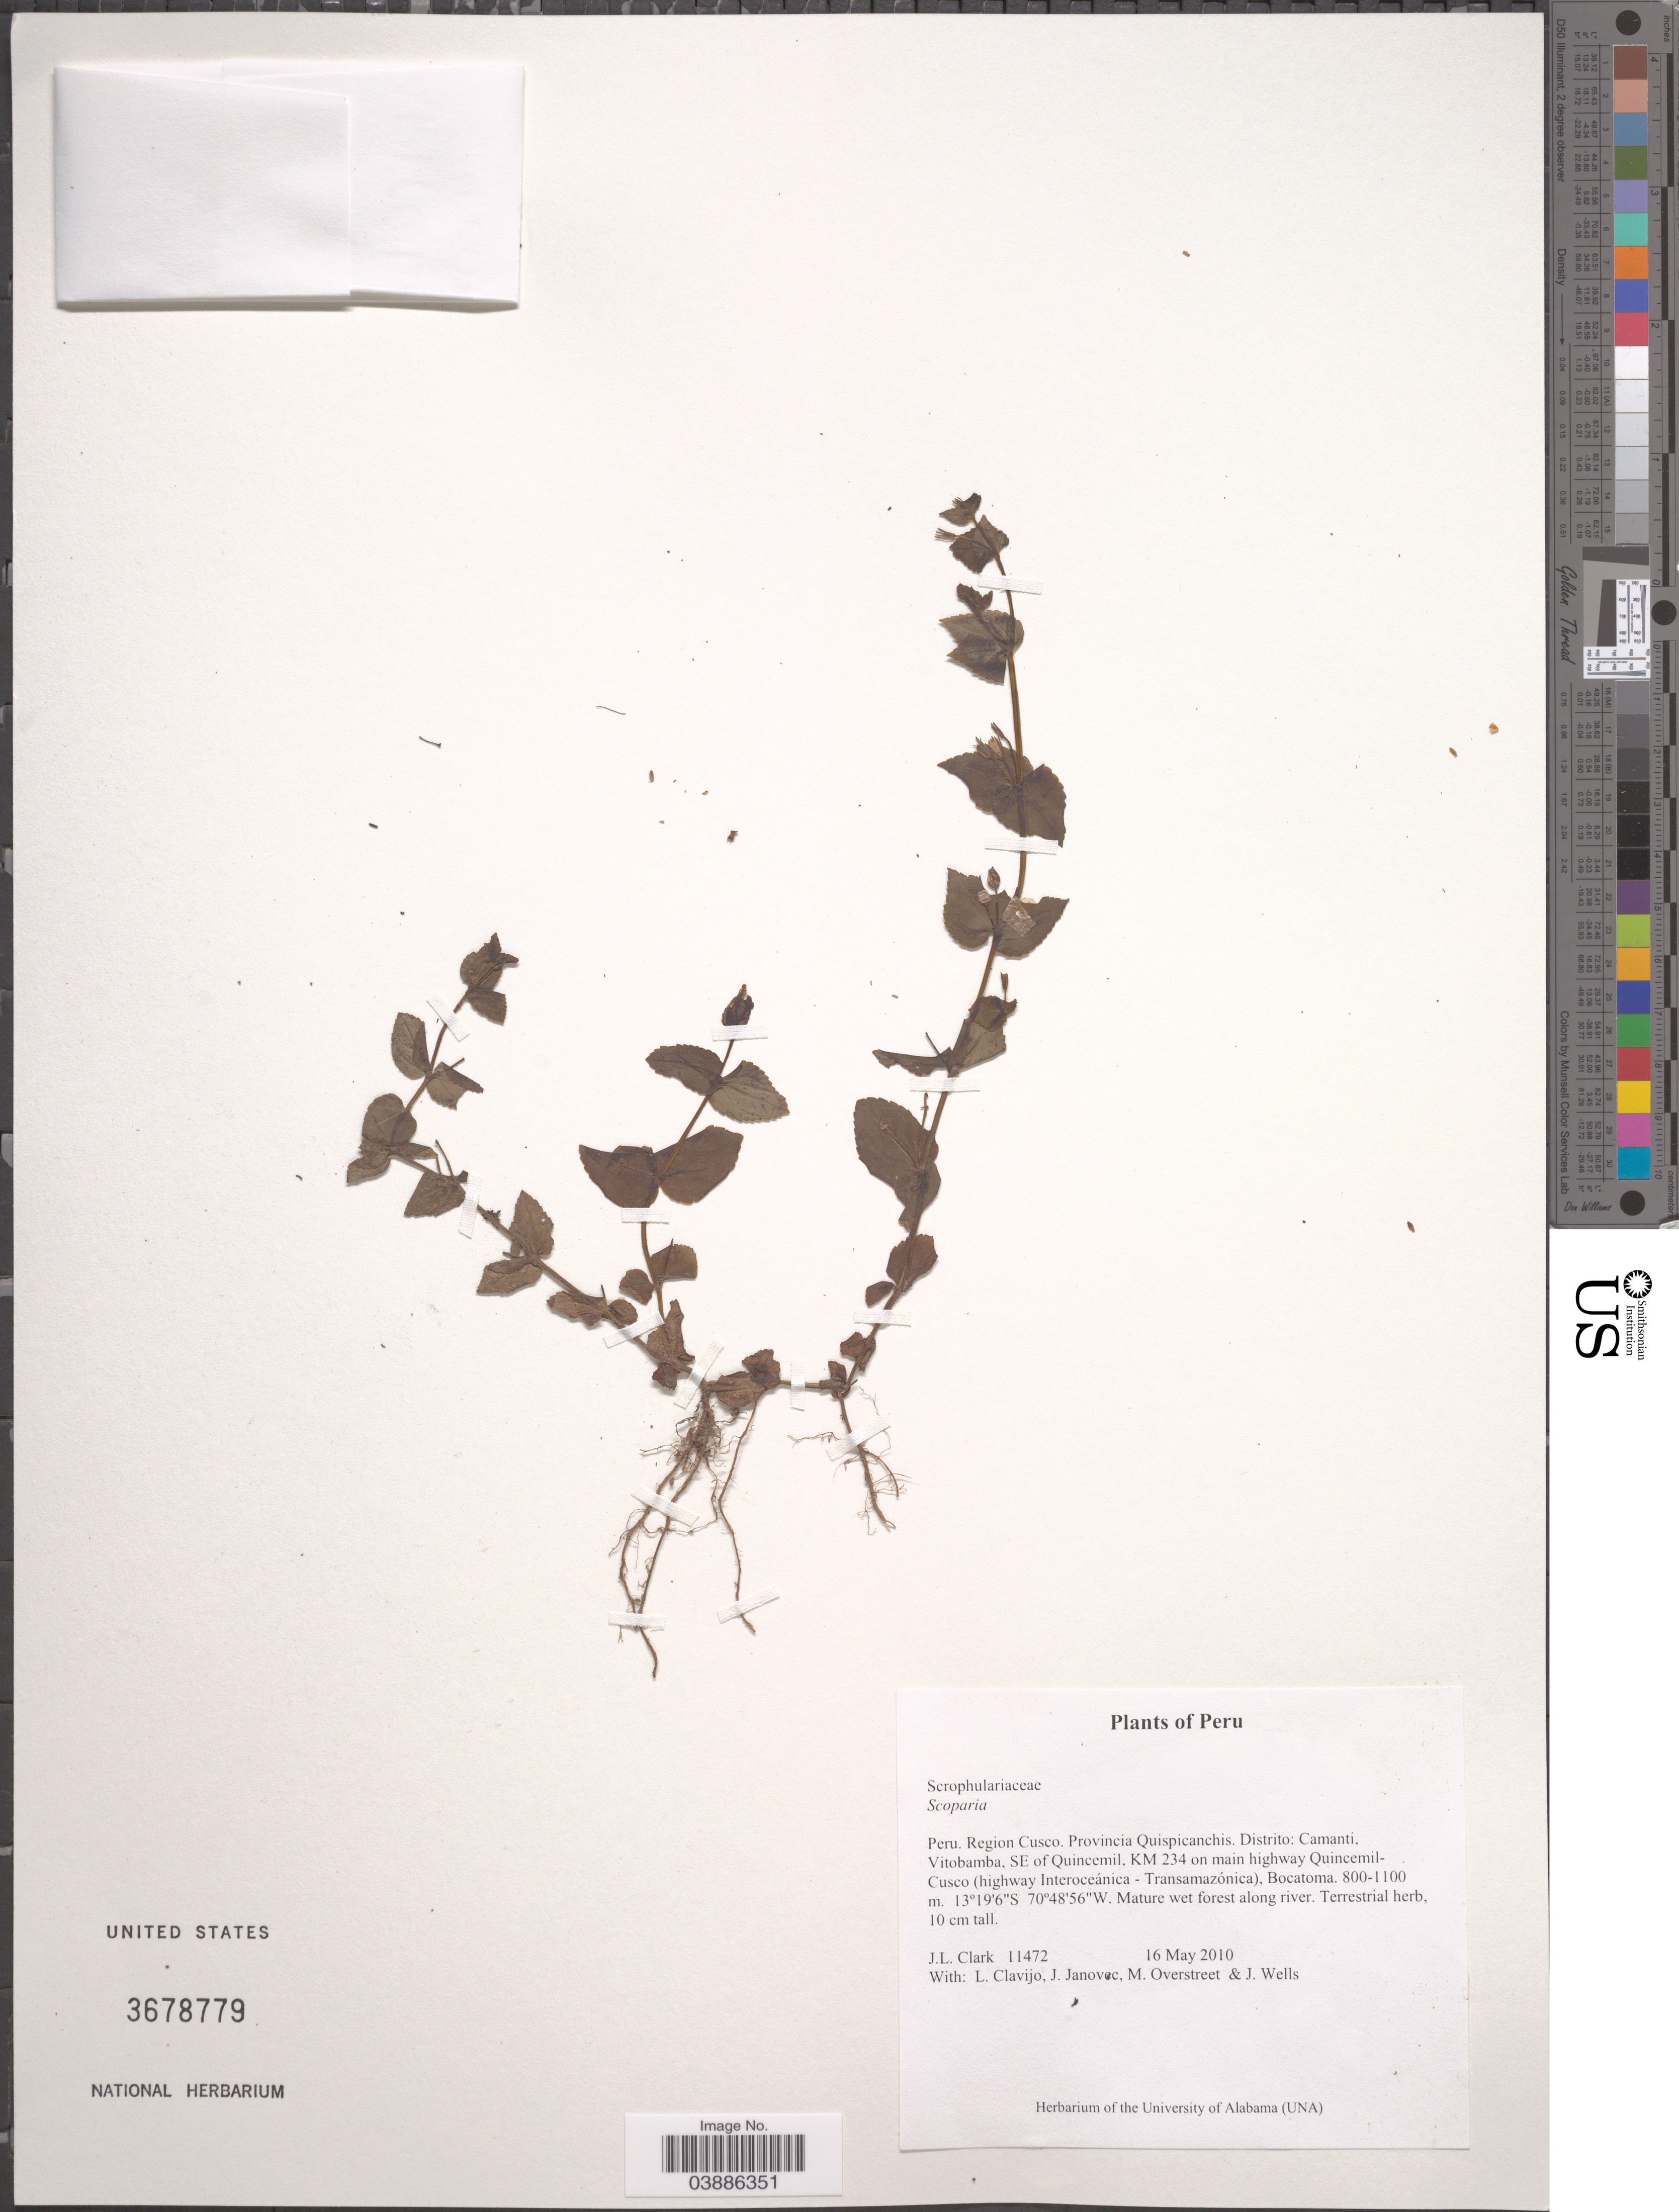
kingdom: Plantae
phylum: Tracheophyta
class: Magnoliopsida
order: Lamiales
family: Plantaginaceae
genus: Scoparia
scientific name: Scoparia sp.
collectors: J. L. Clark, L. Clavijo, J. Janovec, M. Overstreet & J. Wells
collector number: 11472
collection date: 2010-05-16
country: Peru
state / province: Cusco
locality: Region Cusco. Provincia Quispicanchis. Distrito: Camanti, Vitobamba, SE of Quincemil, KM 234 on main highway Quincemil-Cusco (highway Interoceánica - Transamazónica), Bocatoma.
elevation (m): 800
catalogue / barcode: US 3678779